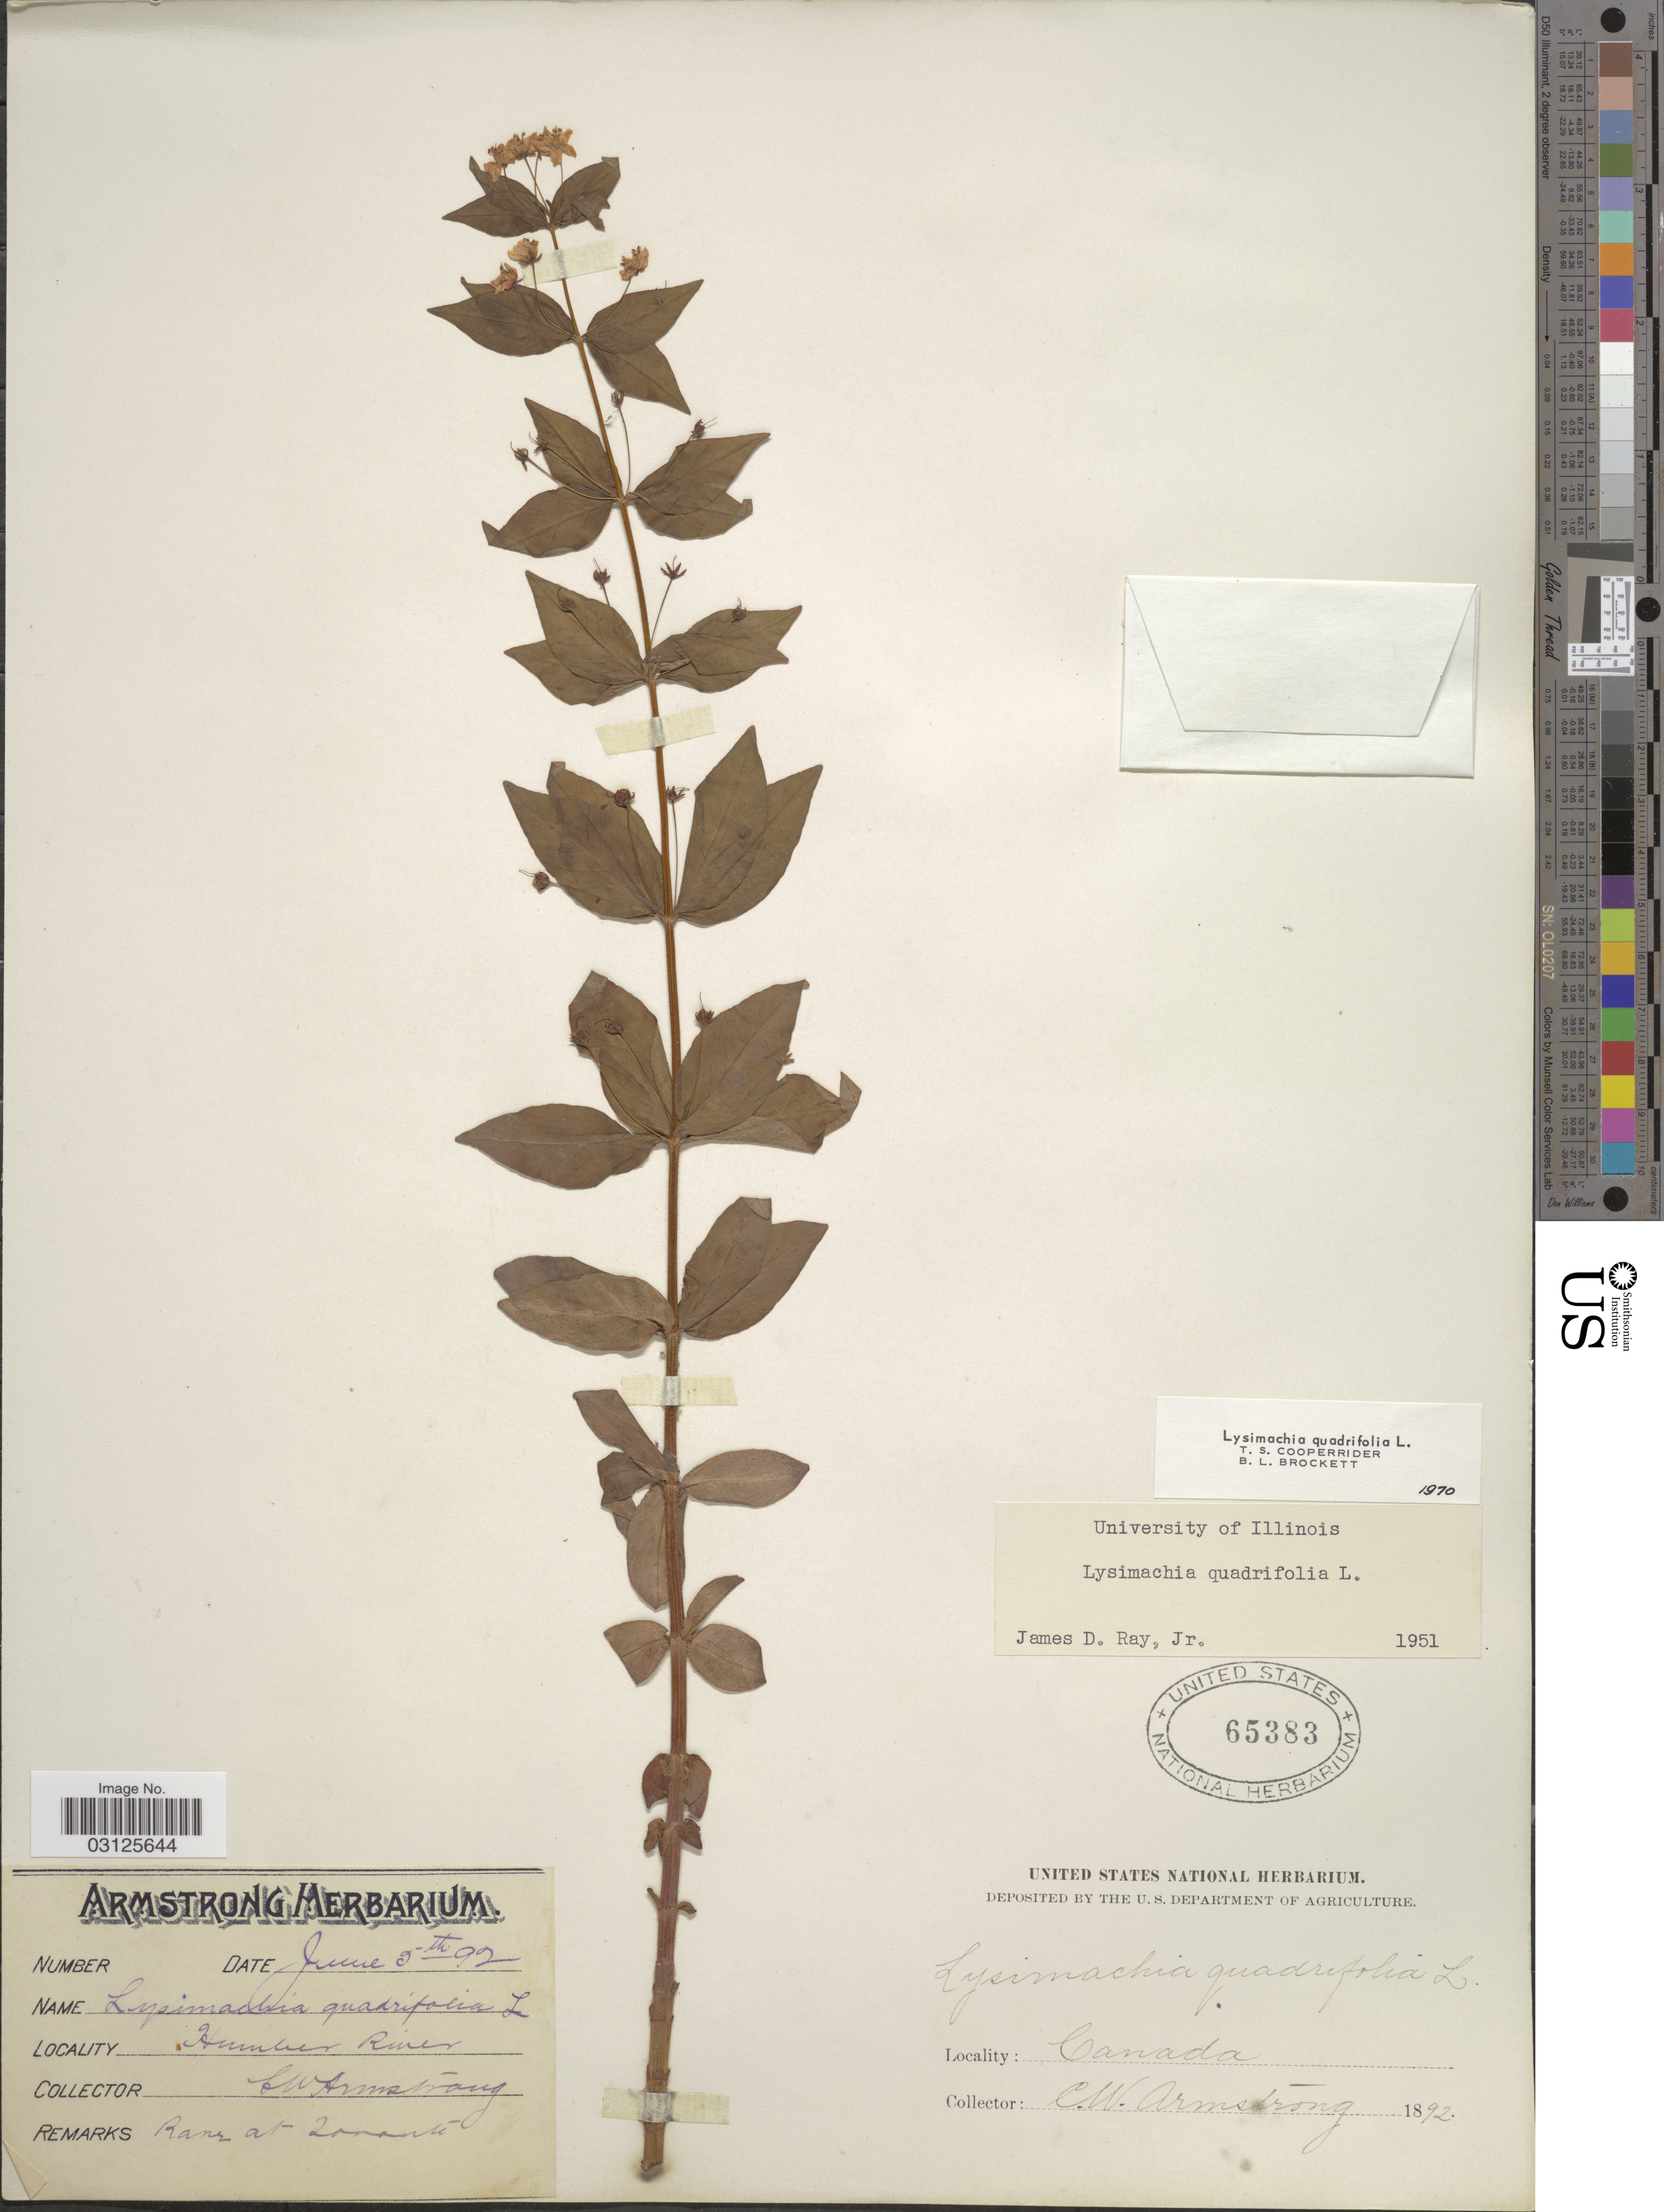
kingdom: Plantae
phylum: Tracheophyta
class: Magnoliopsida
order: Ericales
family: Primulaceae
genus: Lysimachia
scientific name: Lysimachia quadrifolia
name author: L.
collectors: C. W. Armstrong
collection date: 1892-06-05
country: Canada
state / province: Ontario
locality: Humber River.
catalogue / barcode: US 65383